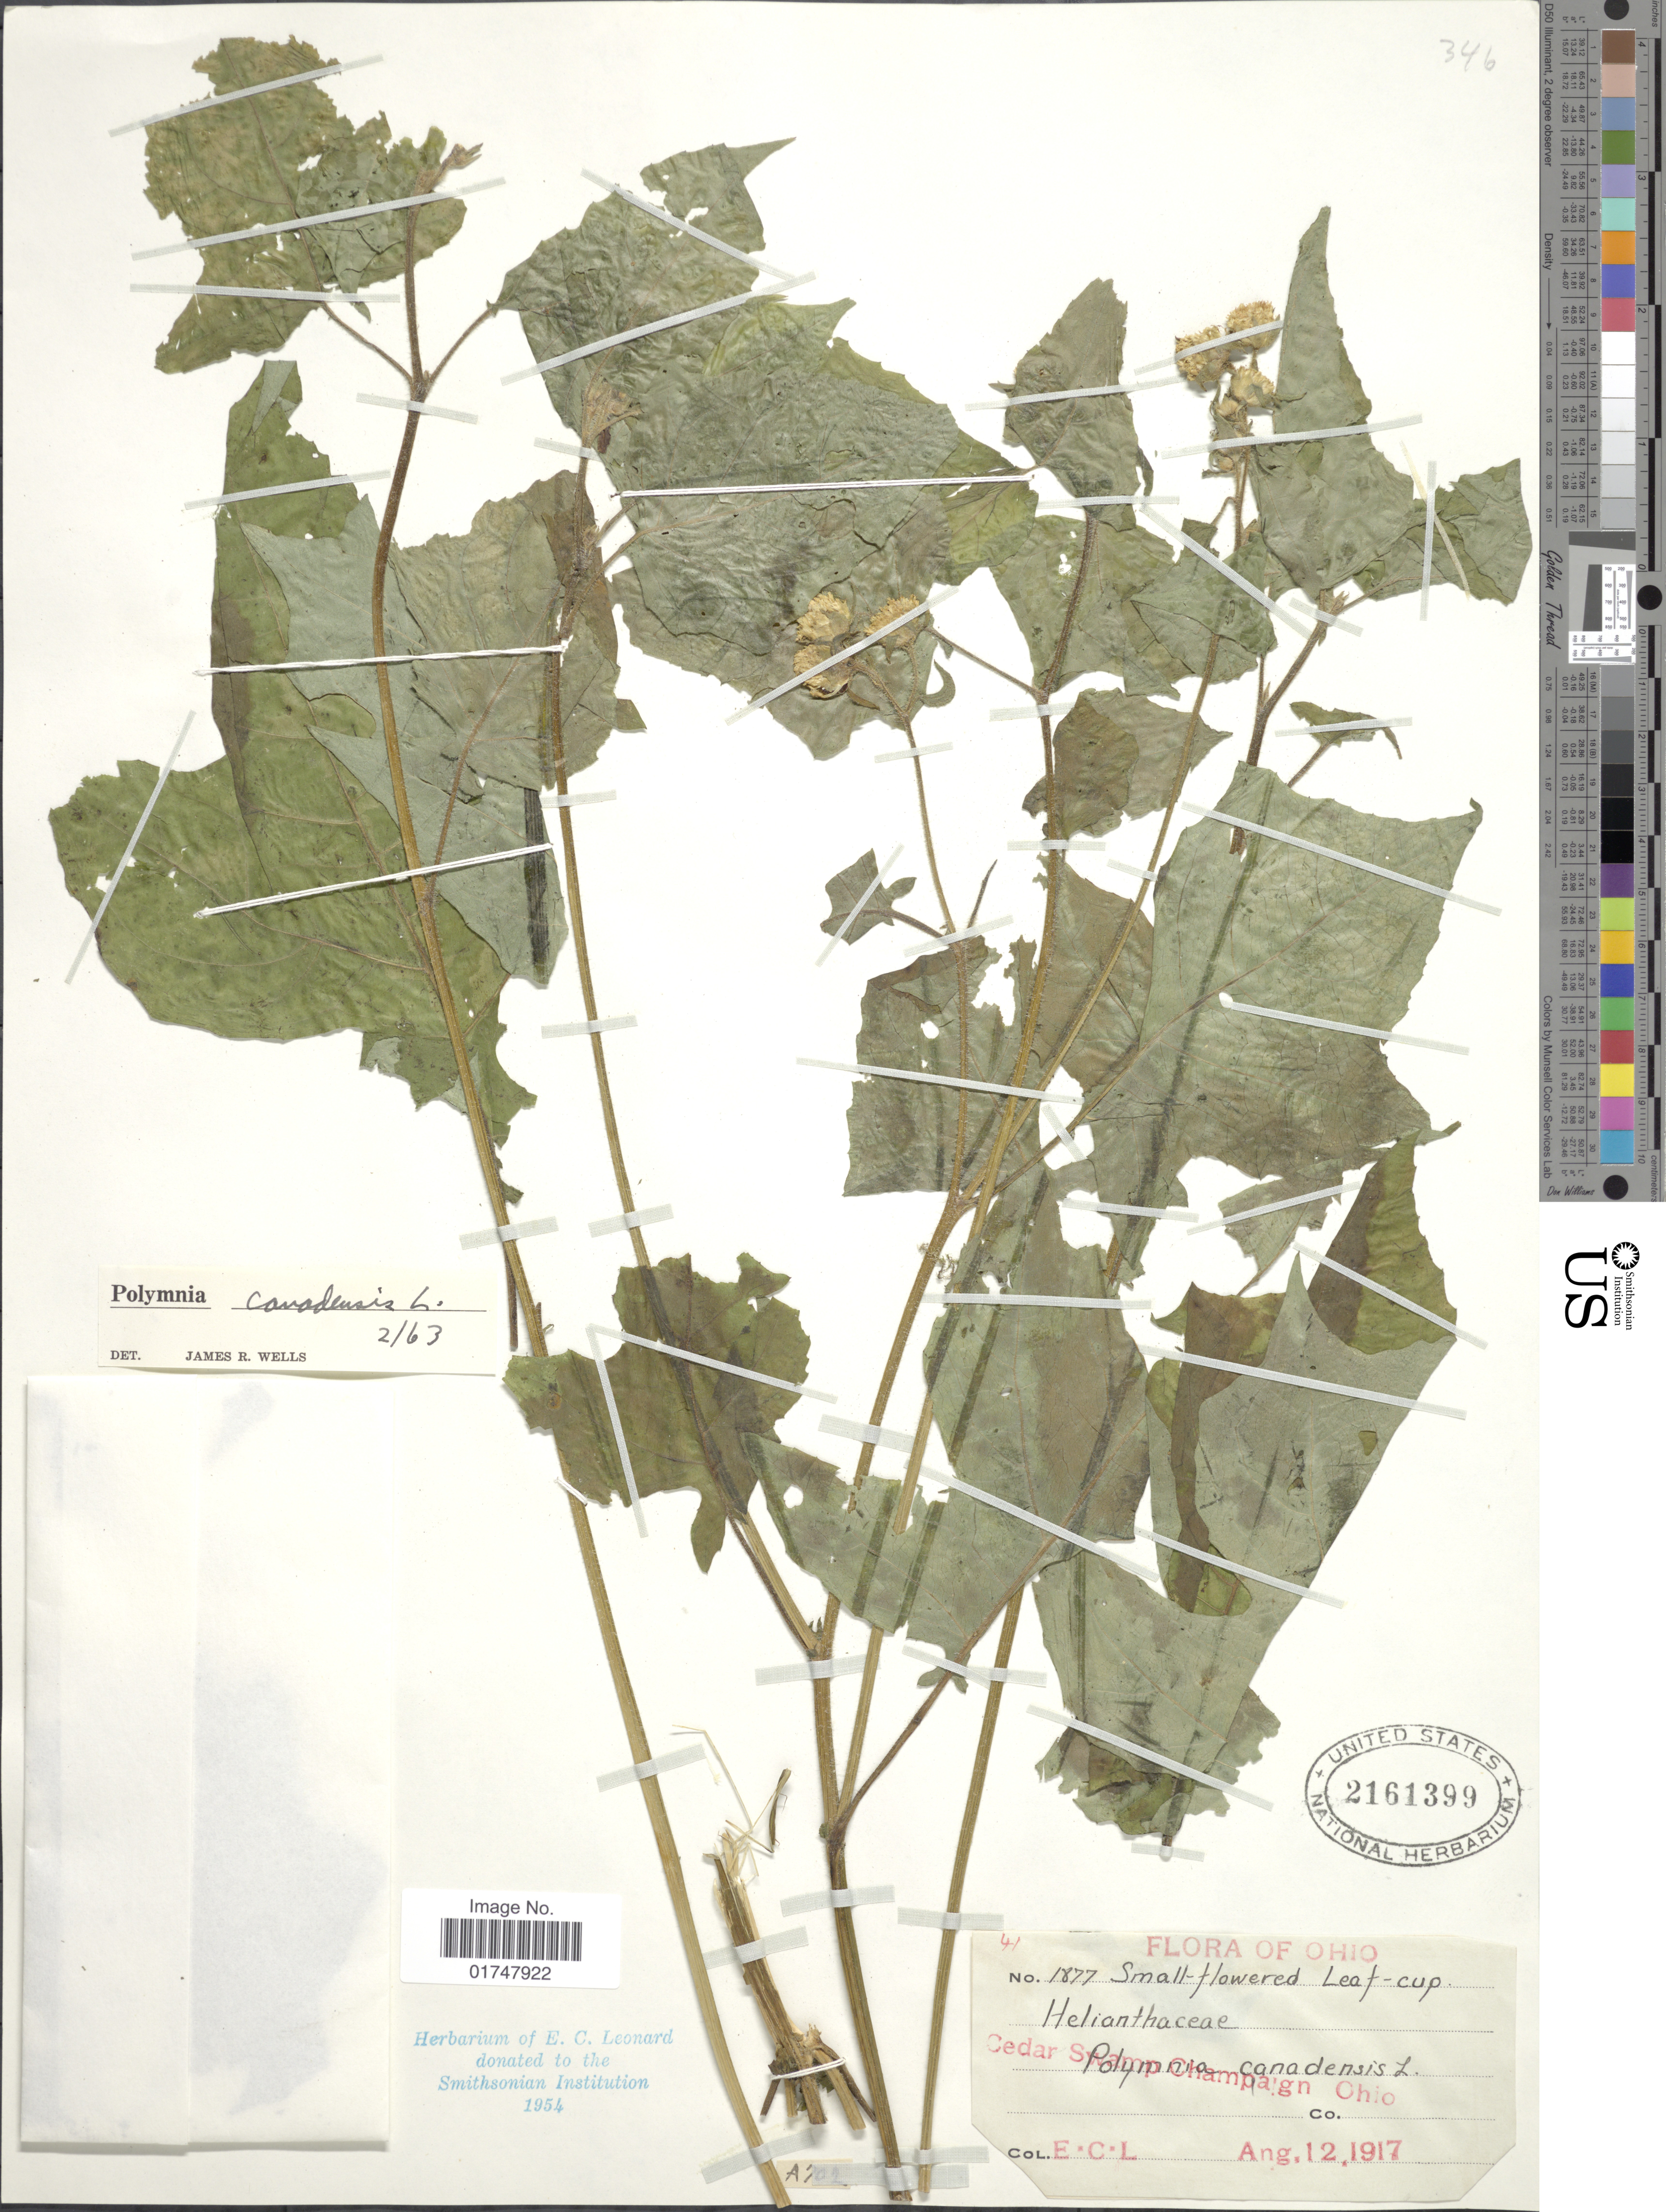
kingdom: Plantae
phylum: Tracheophyta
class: Magnoliopsida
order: Asterales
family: Asteraceae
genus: Polymnia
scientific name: Polymnia canadensis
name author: L.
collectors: E. C. Leonard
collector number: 1877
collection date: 1917-08-12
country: United States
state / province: Ohio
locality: Cedar Swamp Champaign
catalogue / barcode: US 2161399